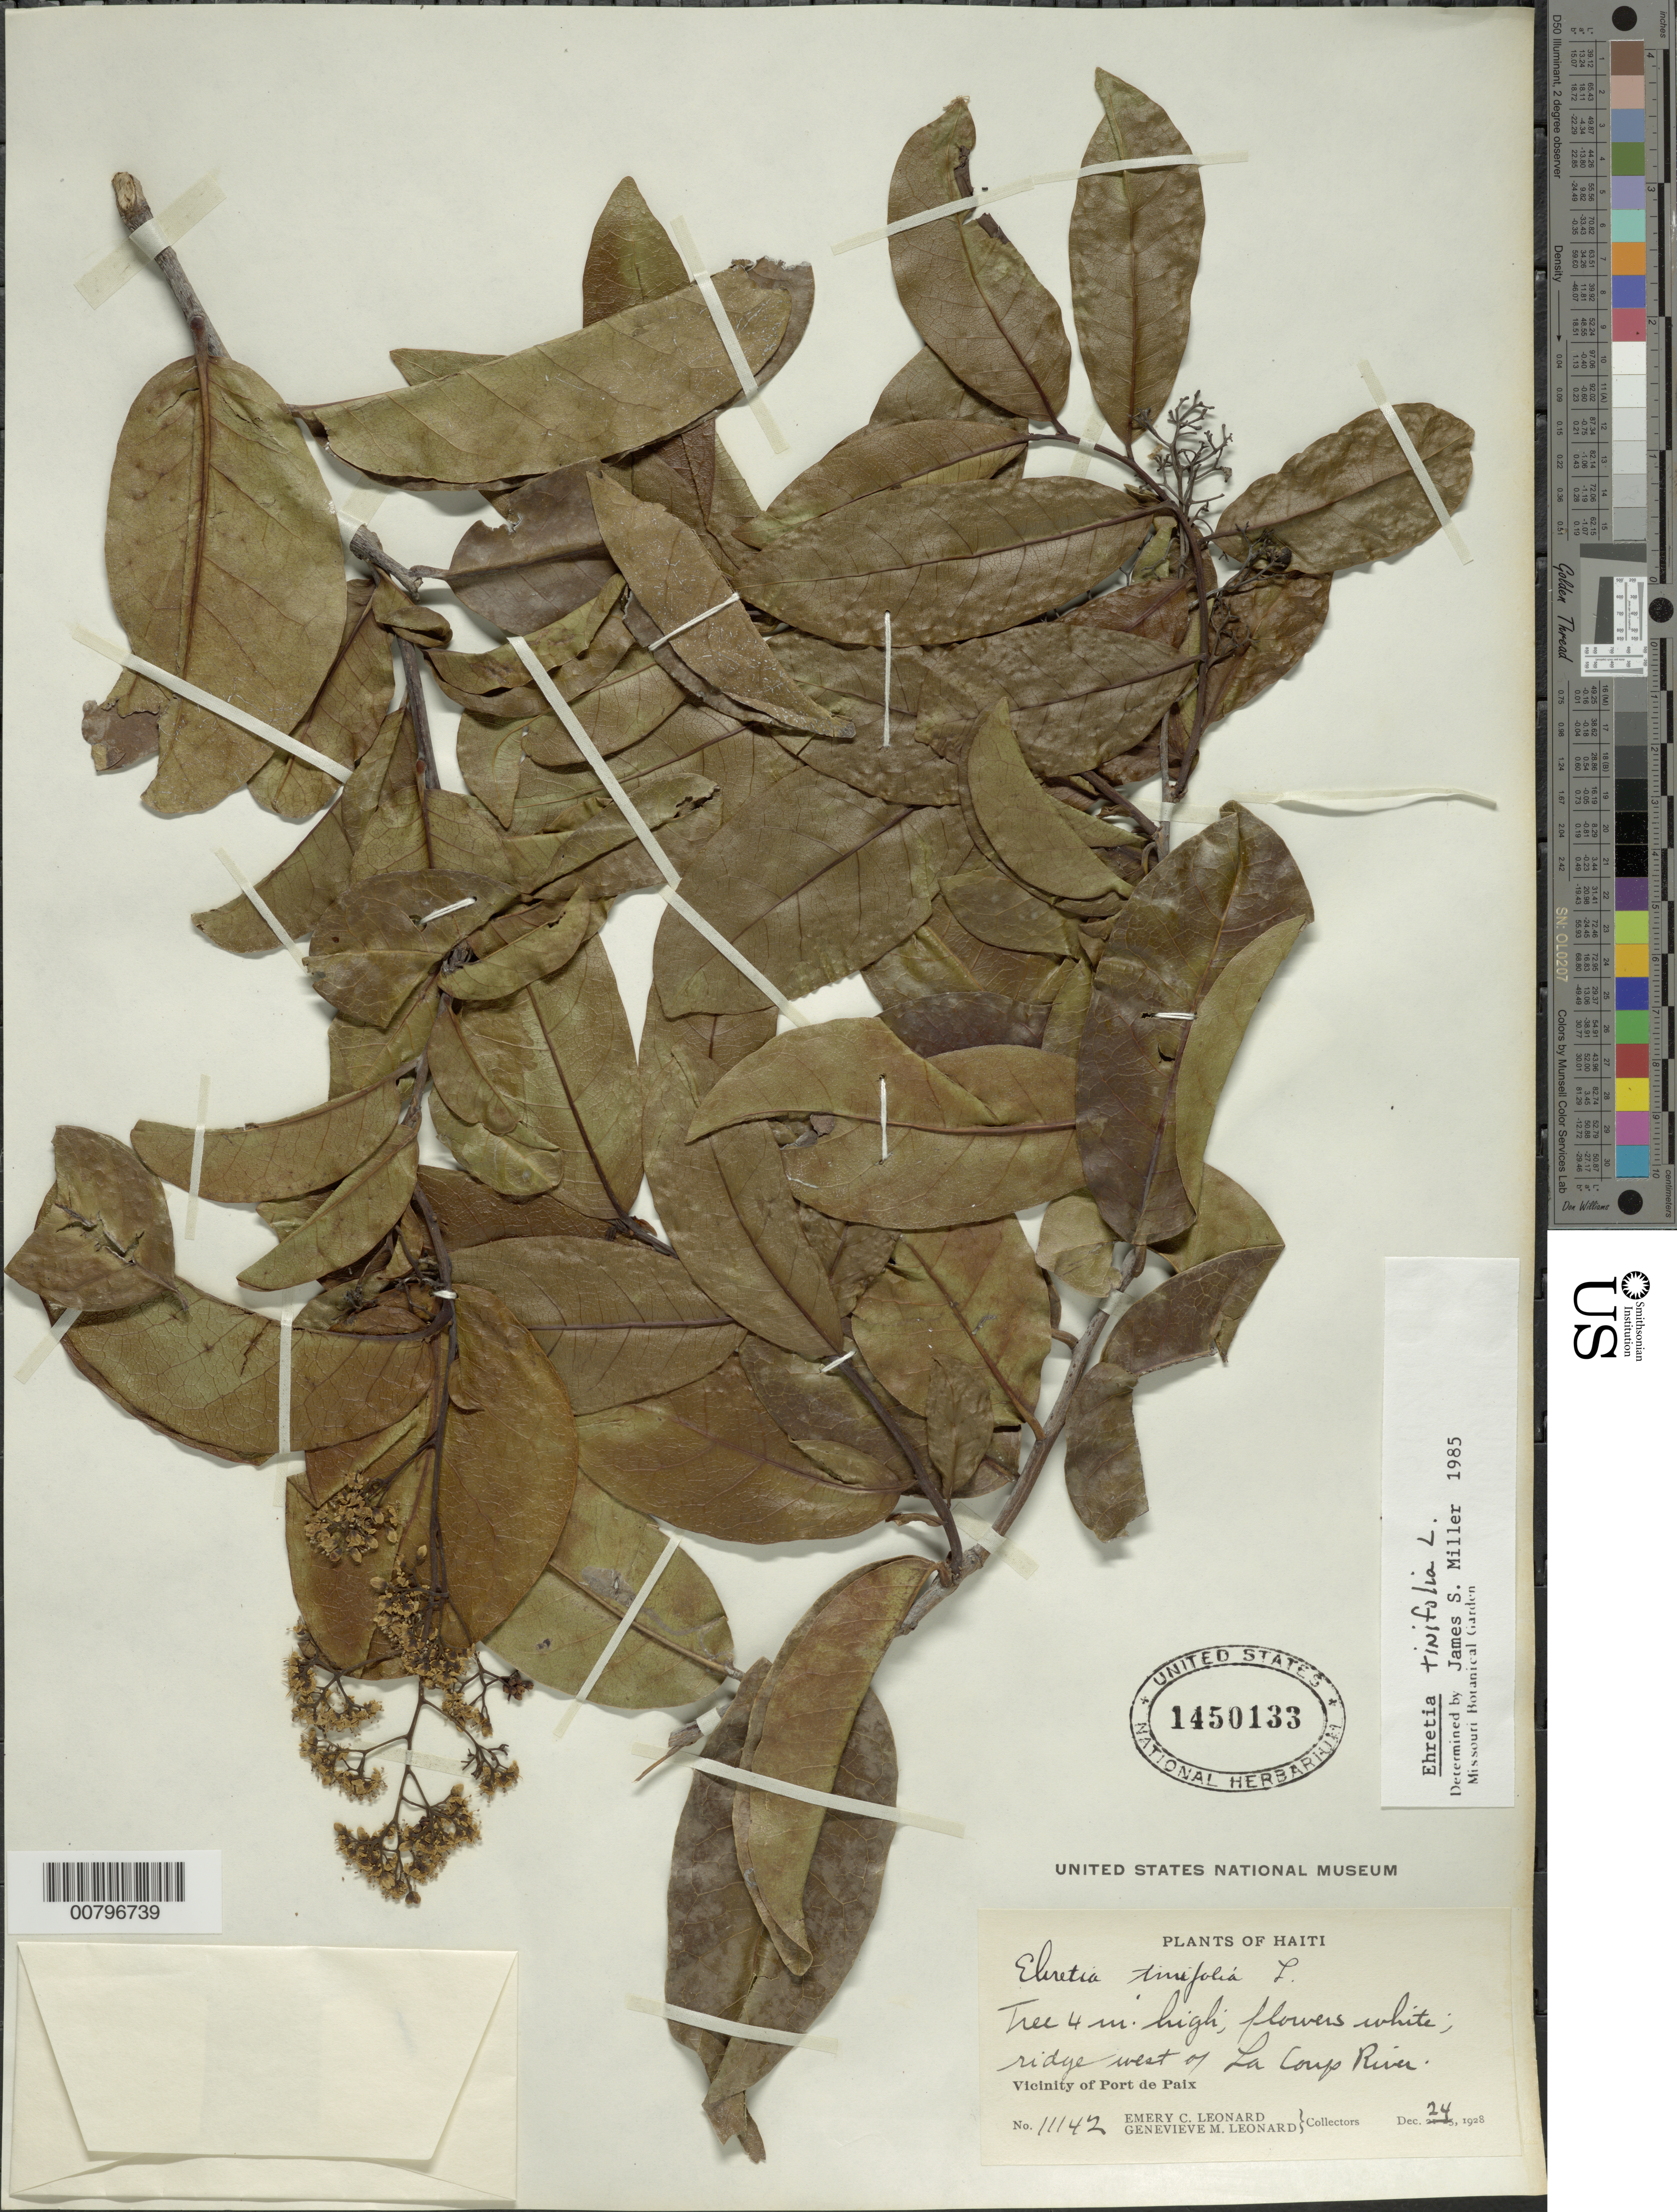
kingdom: Plantae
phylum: Tracheophyta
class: Magnoliopsida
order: Boraginales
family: Ehretiaceae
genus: Ehretia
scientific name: Ehretia tinifolia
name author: L.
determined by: Miller, James S., (MO), Missouri Botanical Garden (UNITED STATES)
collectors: E. C. Leonard & G. M. Leonard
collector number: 11142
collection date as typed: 24 Dec 1928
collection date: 1928-12-24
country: Haiti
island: Hispaniola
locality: Vicinity of Port de Paix, ridge west of La Comp River.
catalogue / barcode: US 1450133